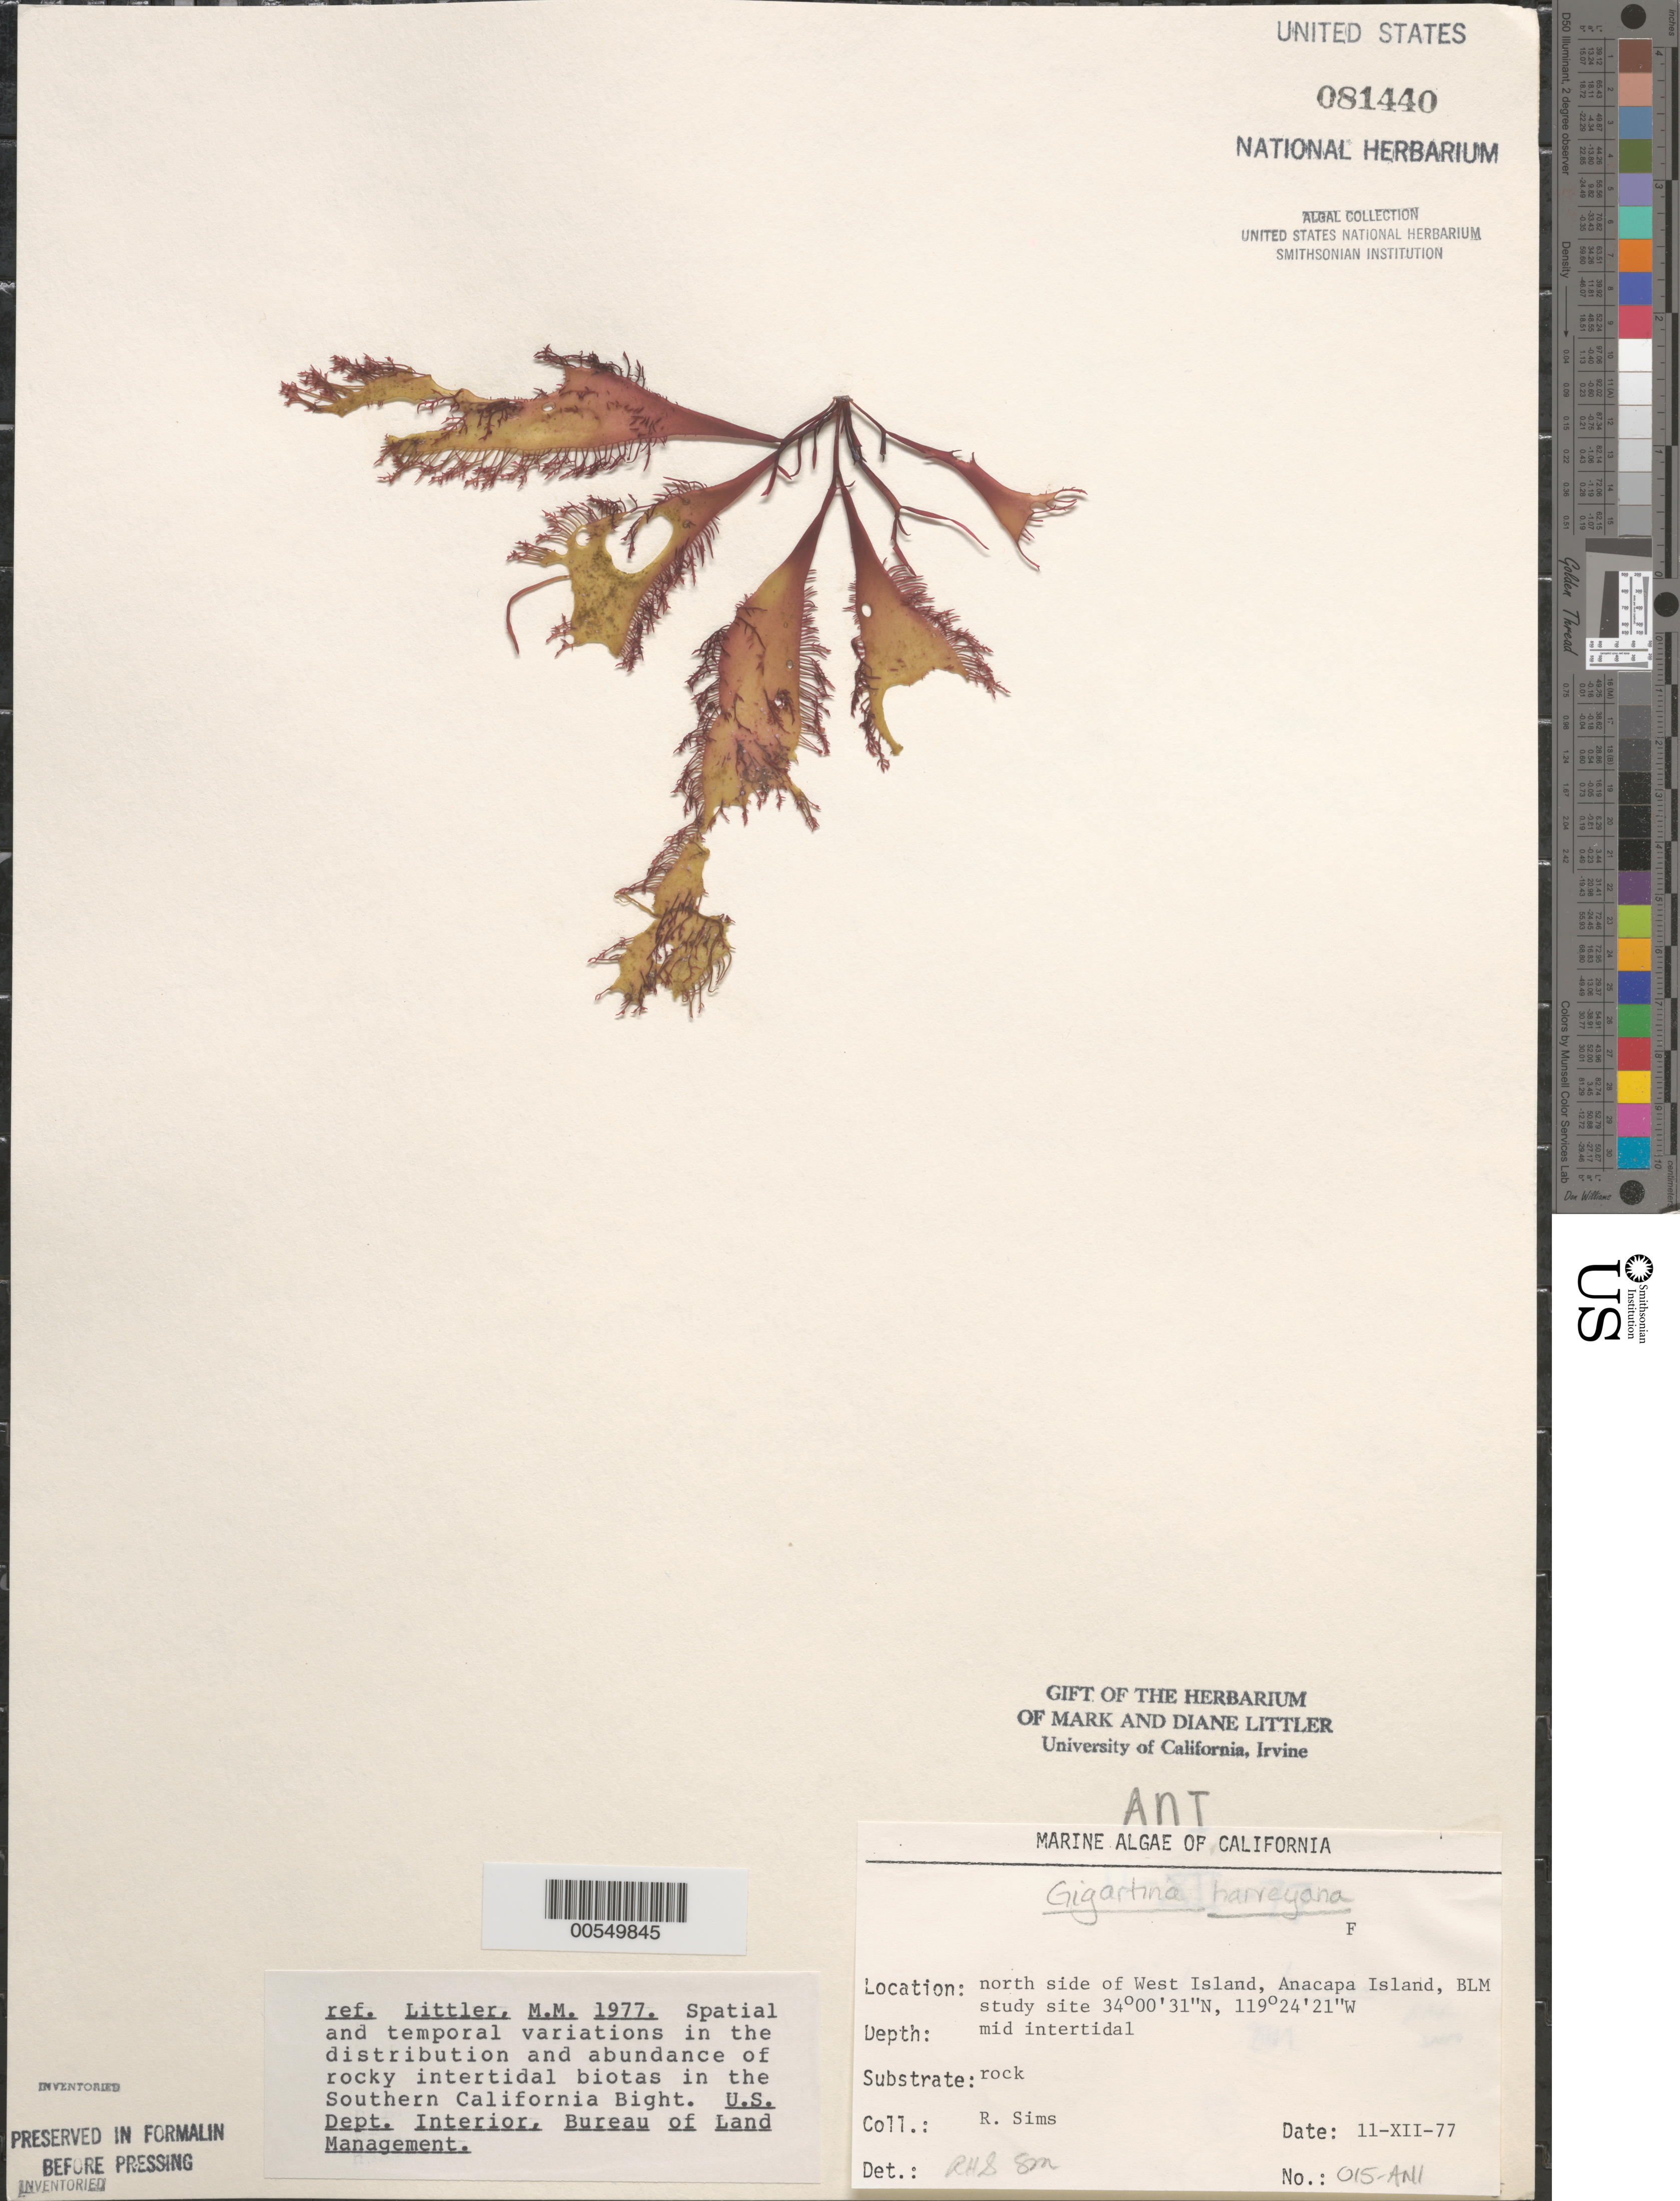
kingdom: Plantae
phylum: Rhodophyta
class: Florideophyceae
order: Gigartinales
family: Gigartinaceae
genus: Chondracanthus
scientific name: Chondracanthus harveyanus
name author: (Kütz.) Guiry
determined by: Algae name updating Project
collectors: R. H. Sims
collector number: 015-ANI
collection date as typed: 11 Dec 1977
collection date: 1977-12-11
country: United States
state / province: California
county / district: Ventura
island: Anacapa Island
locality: North side of west island, northwest end of Frenchy's Cove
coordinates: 34 00'31"N, 119 24'21"W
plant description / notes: BLM-SOCALBIGHT Rocky Intertidal Survey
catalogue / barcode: US 81440